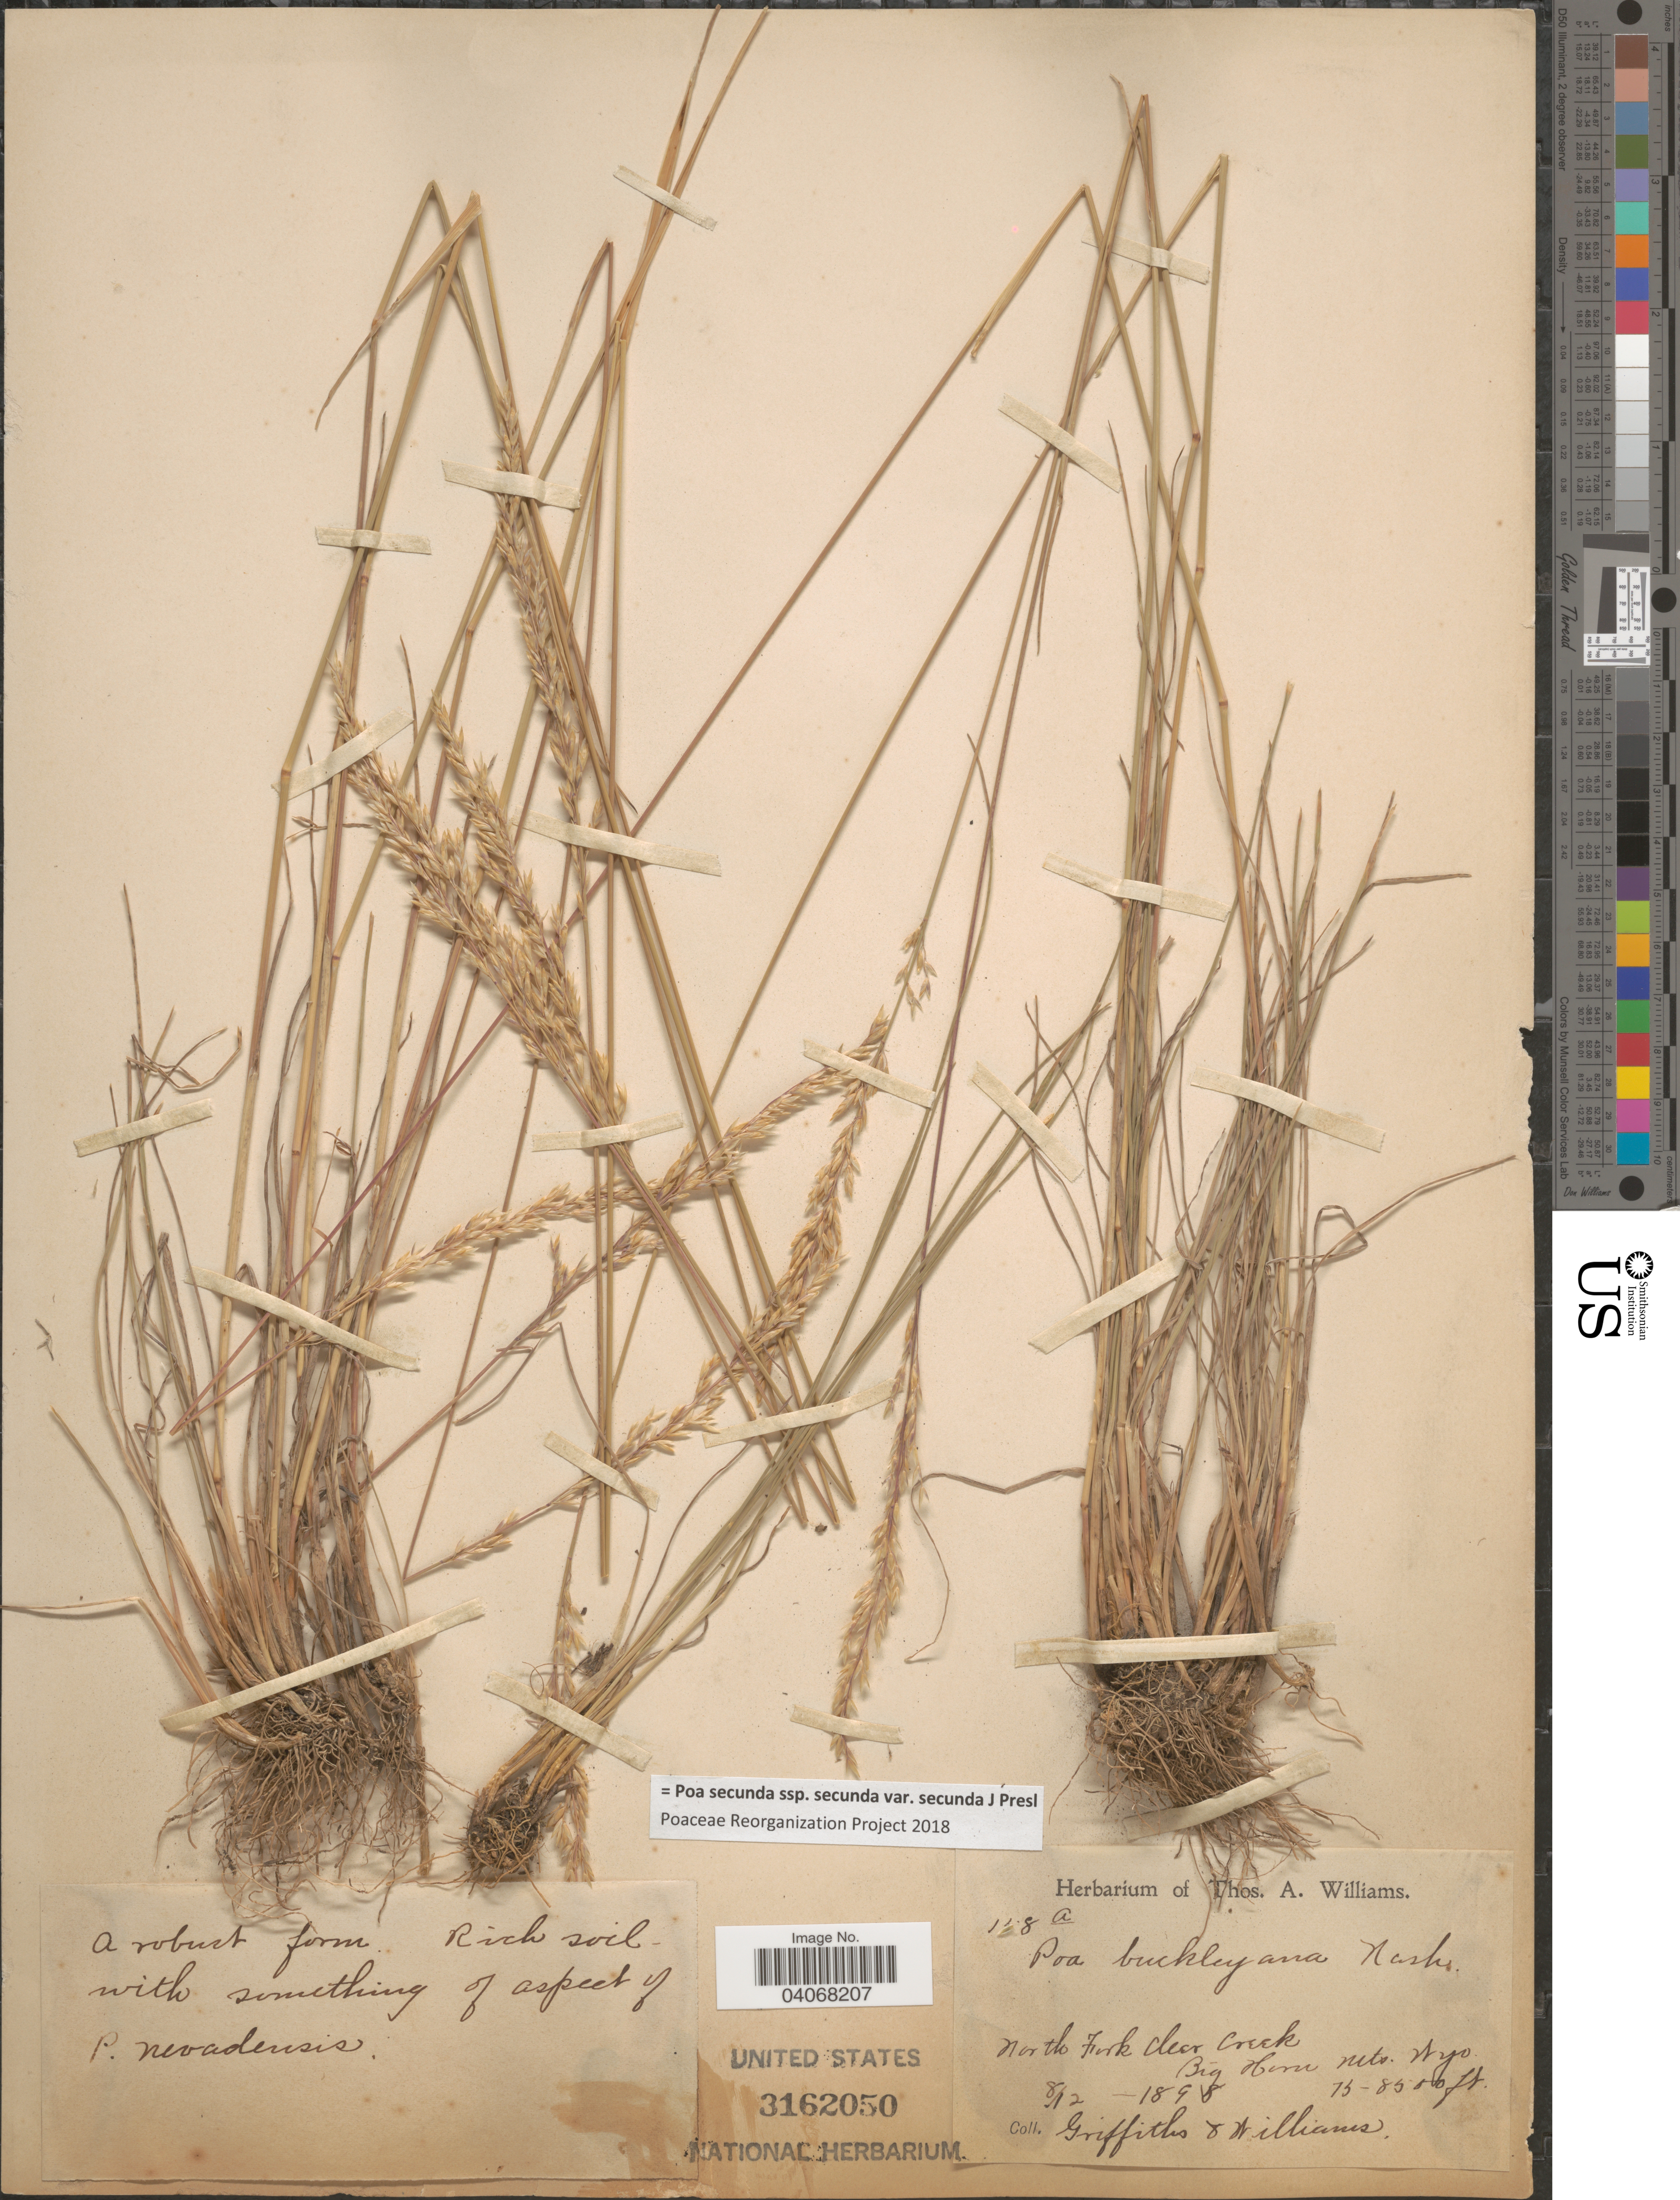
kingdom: Plantae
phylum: Tracheophyta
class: Liliopsida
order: Poales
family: Poaceae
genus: Poa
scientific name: Poa secunda subsp. secunda var. secunda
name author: J. Presl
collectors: -. Griffith & -- Williams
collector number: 158a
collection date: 1898-08-12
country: United States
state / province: Wyoming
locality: North Fork Clear Creek. Big Horn Mts.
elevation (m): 2286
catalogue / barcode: US 3162050